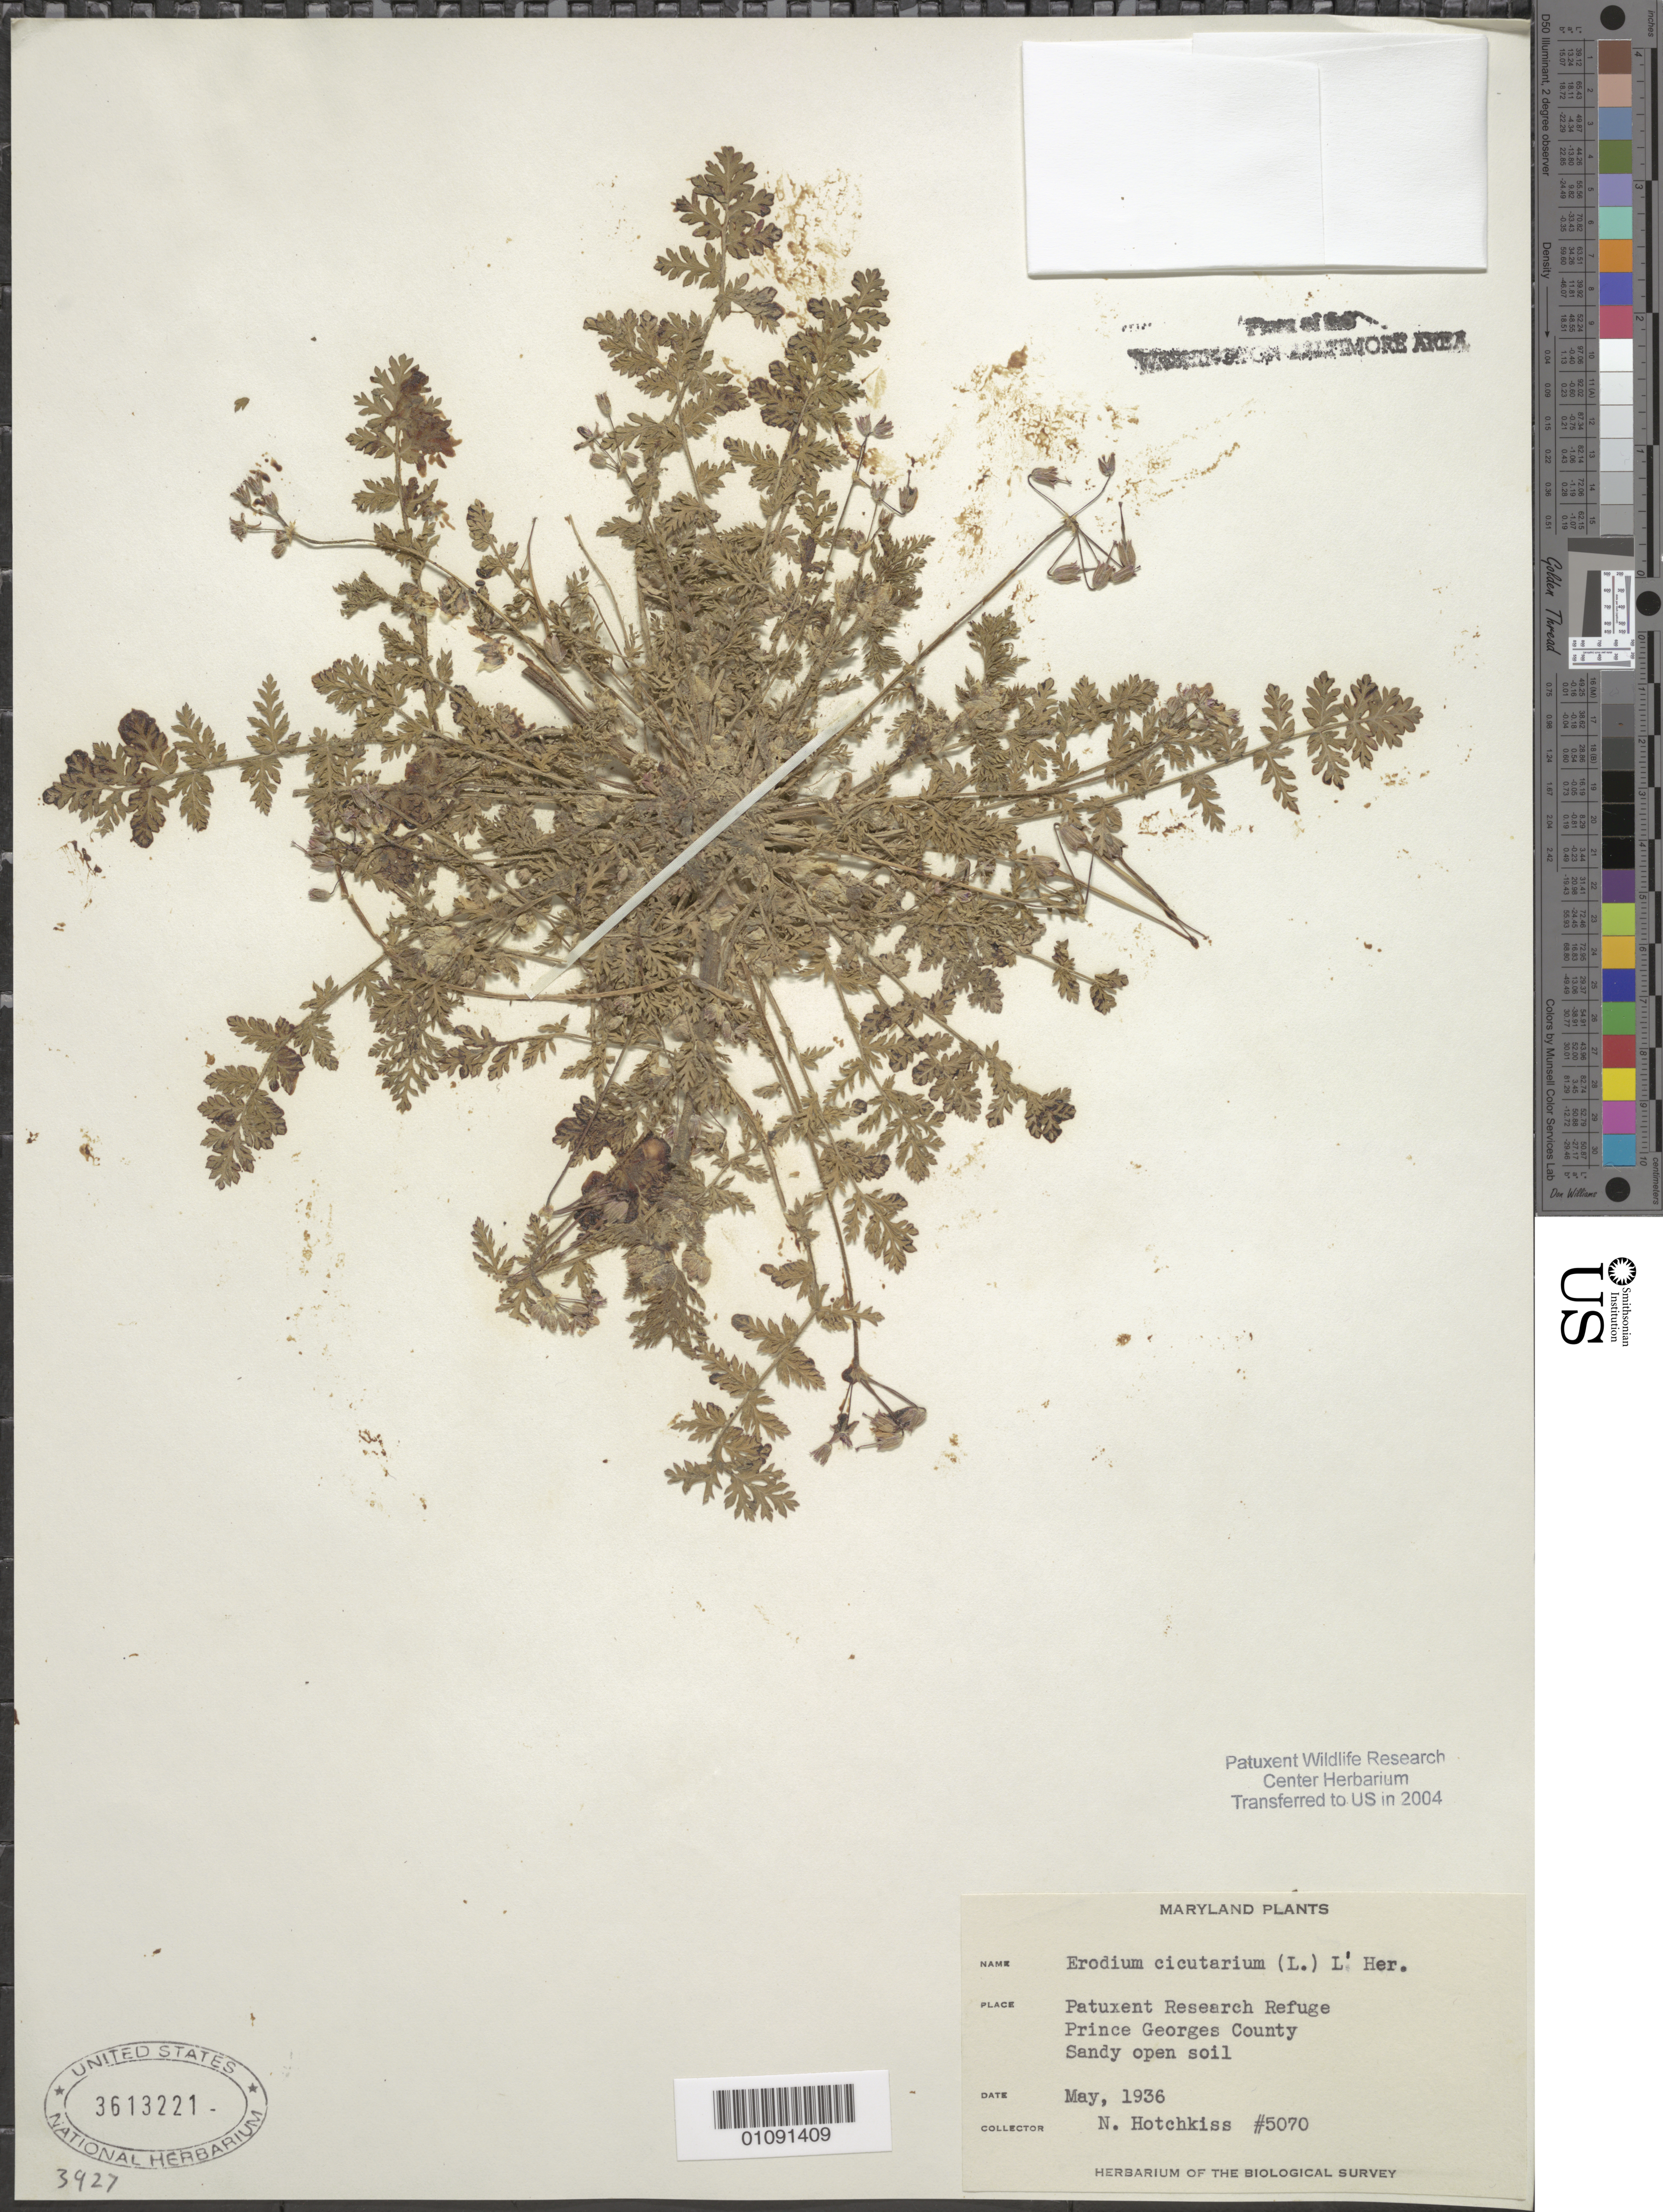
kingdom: Plantae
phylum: Tracheophyta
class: Magnoliopsida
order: Geraniales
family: Geraniaceae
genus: Erodium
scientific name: Erodium cicutarium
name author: (L.) L'Hér.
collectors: N. Hotchkiss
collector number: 5070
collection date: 1936-05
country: United States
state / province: Maryland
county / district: Prince George's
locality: Patuxent Wildlife Refuge.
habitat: Sandy open soil.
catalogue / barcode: US 3613221